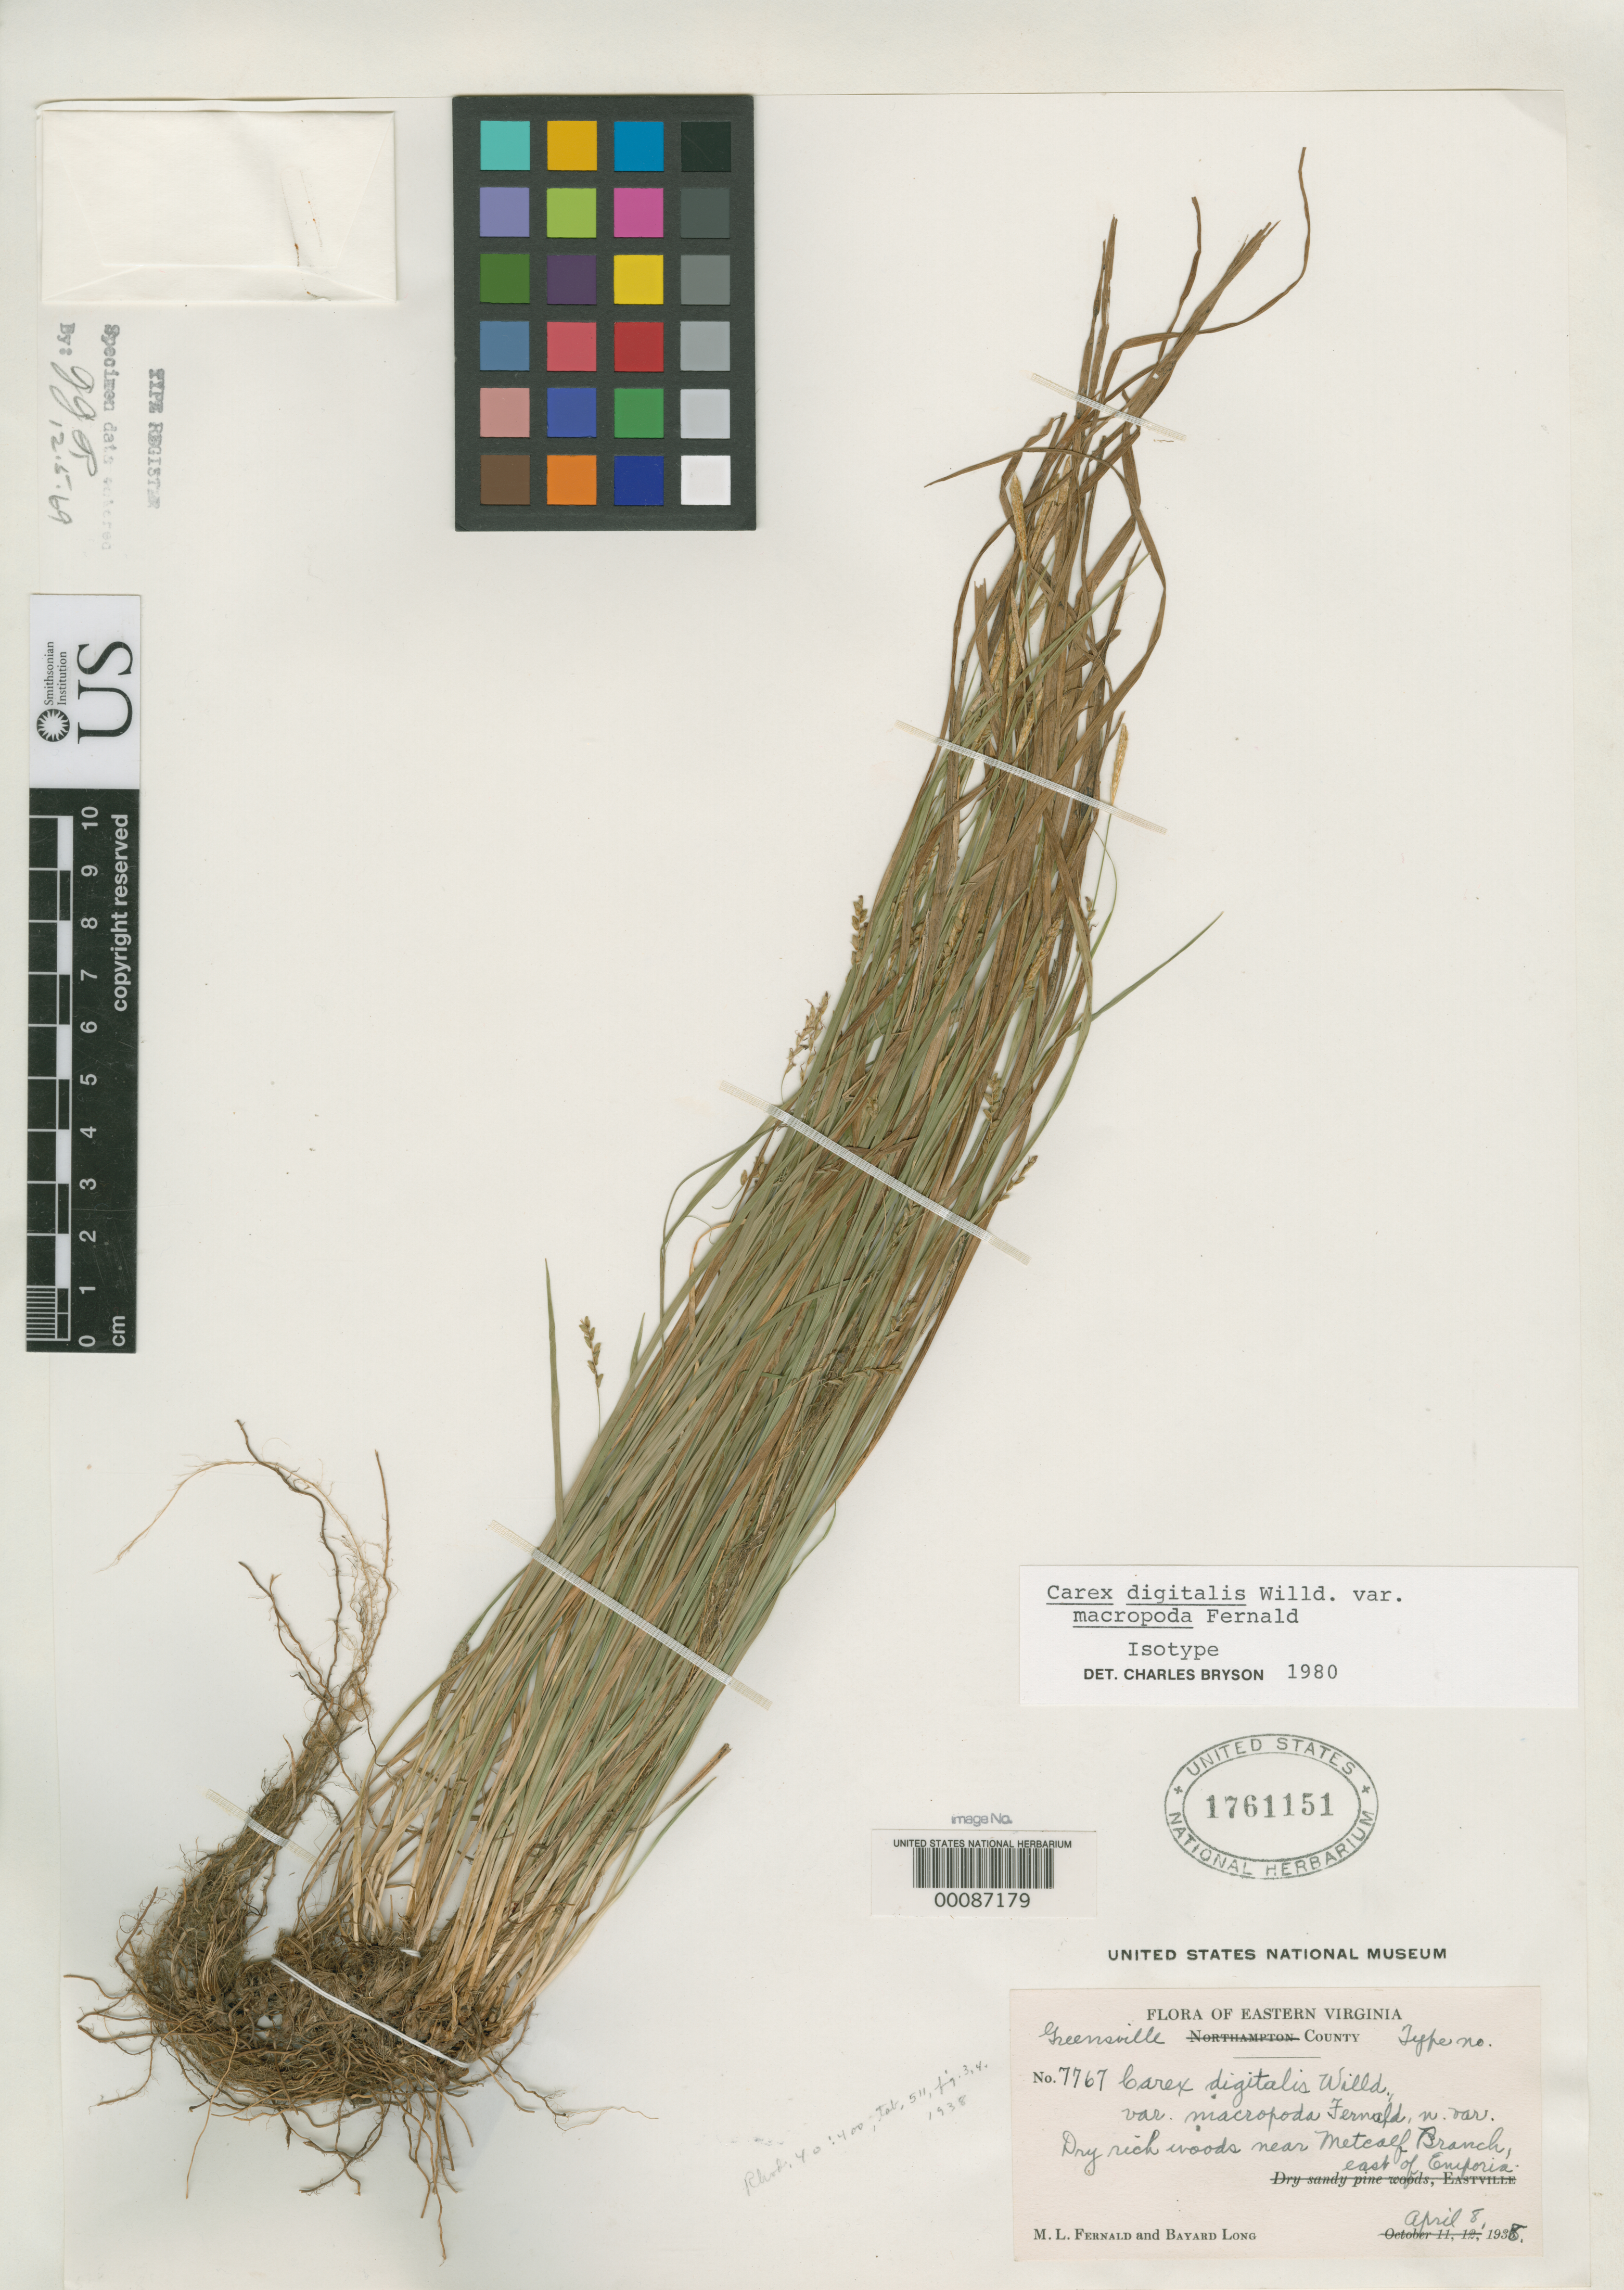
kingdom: Plantae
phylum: Tracheophyta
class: Liliopsida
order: Poales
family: Cyperaceae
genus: Carex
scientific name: Carex digitalis var. macropoda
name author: Fernald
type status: Isotype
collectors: M. L. Fernald & B. H. Long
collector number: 7767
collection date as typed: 08 Apr 1938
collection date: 1938-04-08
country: United States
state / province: Virginia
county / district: Greensville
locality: Near Metcalf branch, E of Eniforia.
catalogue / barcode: US 1761151